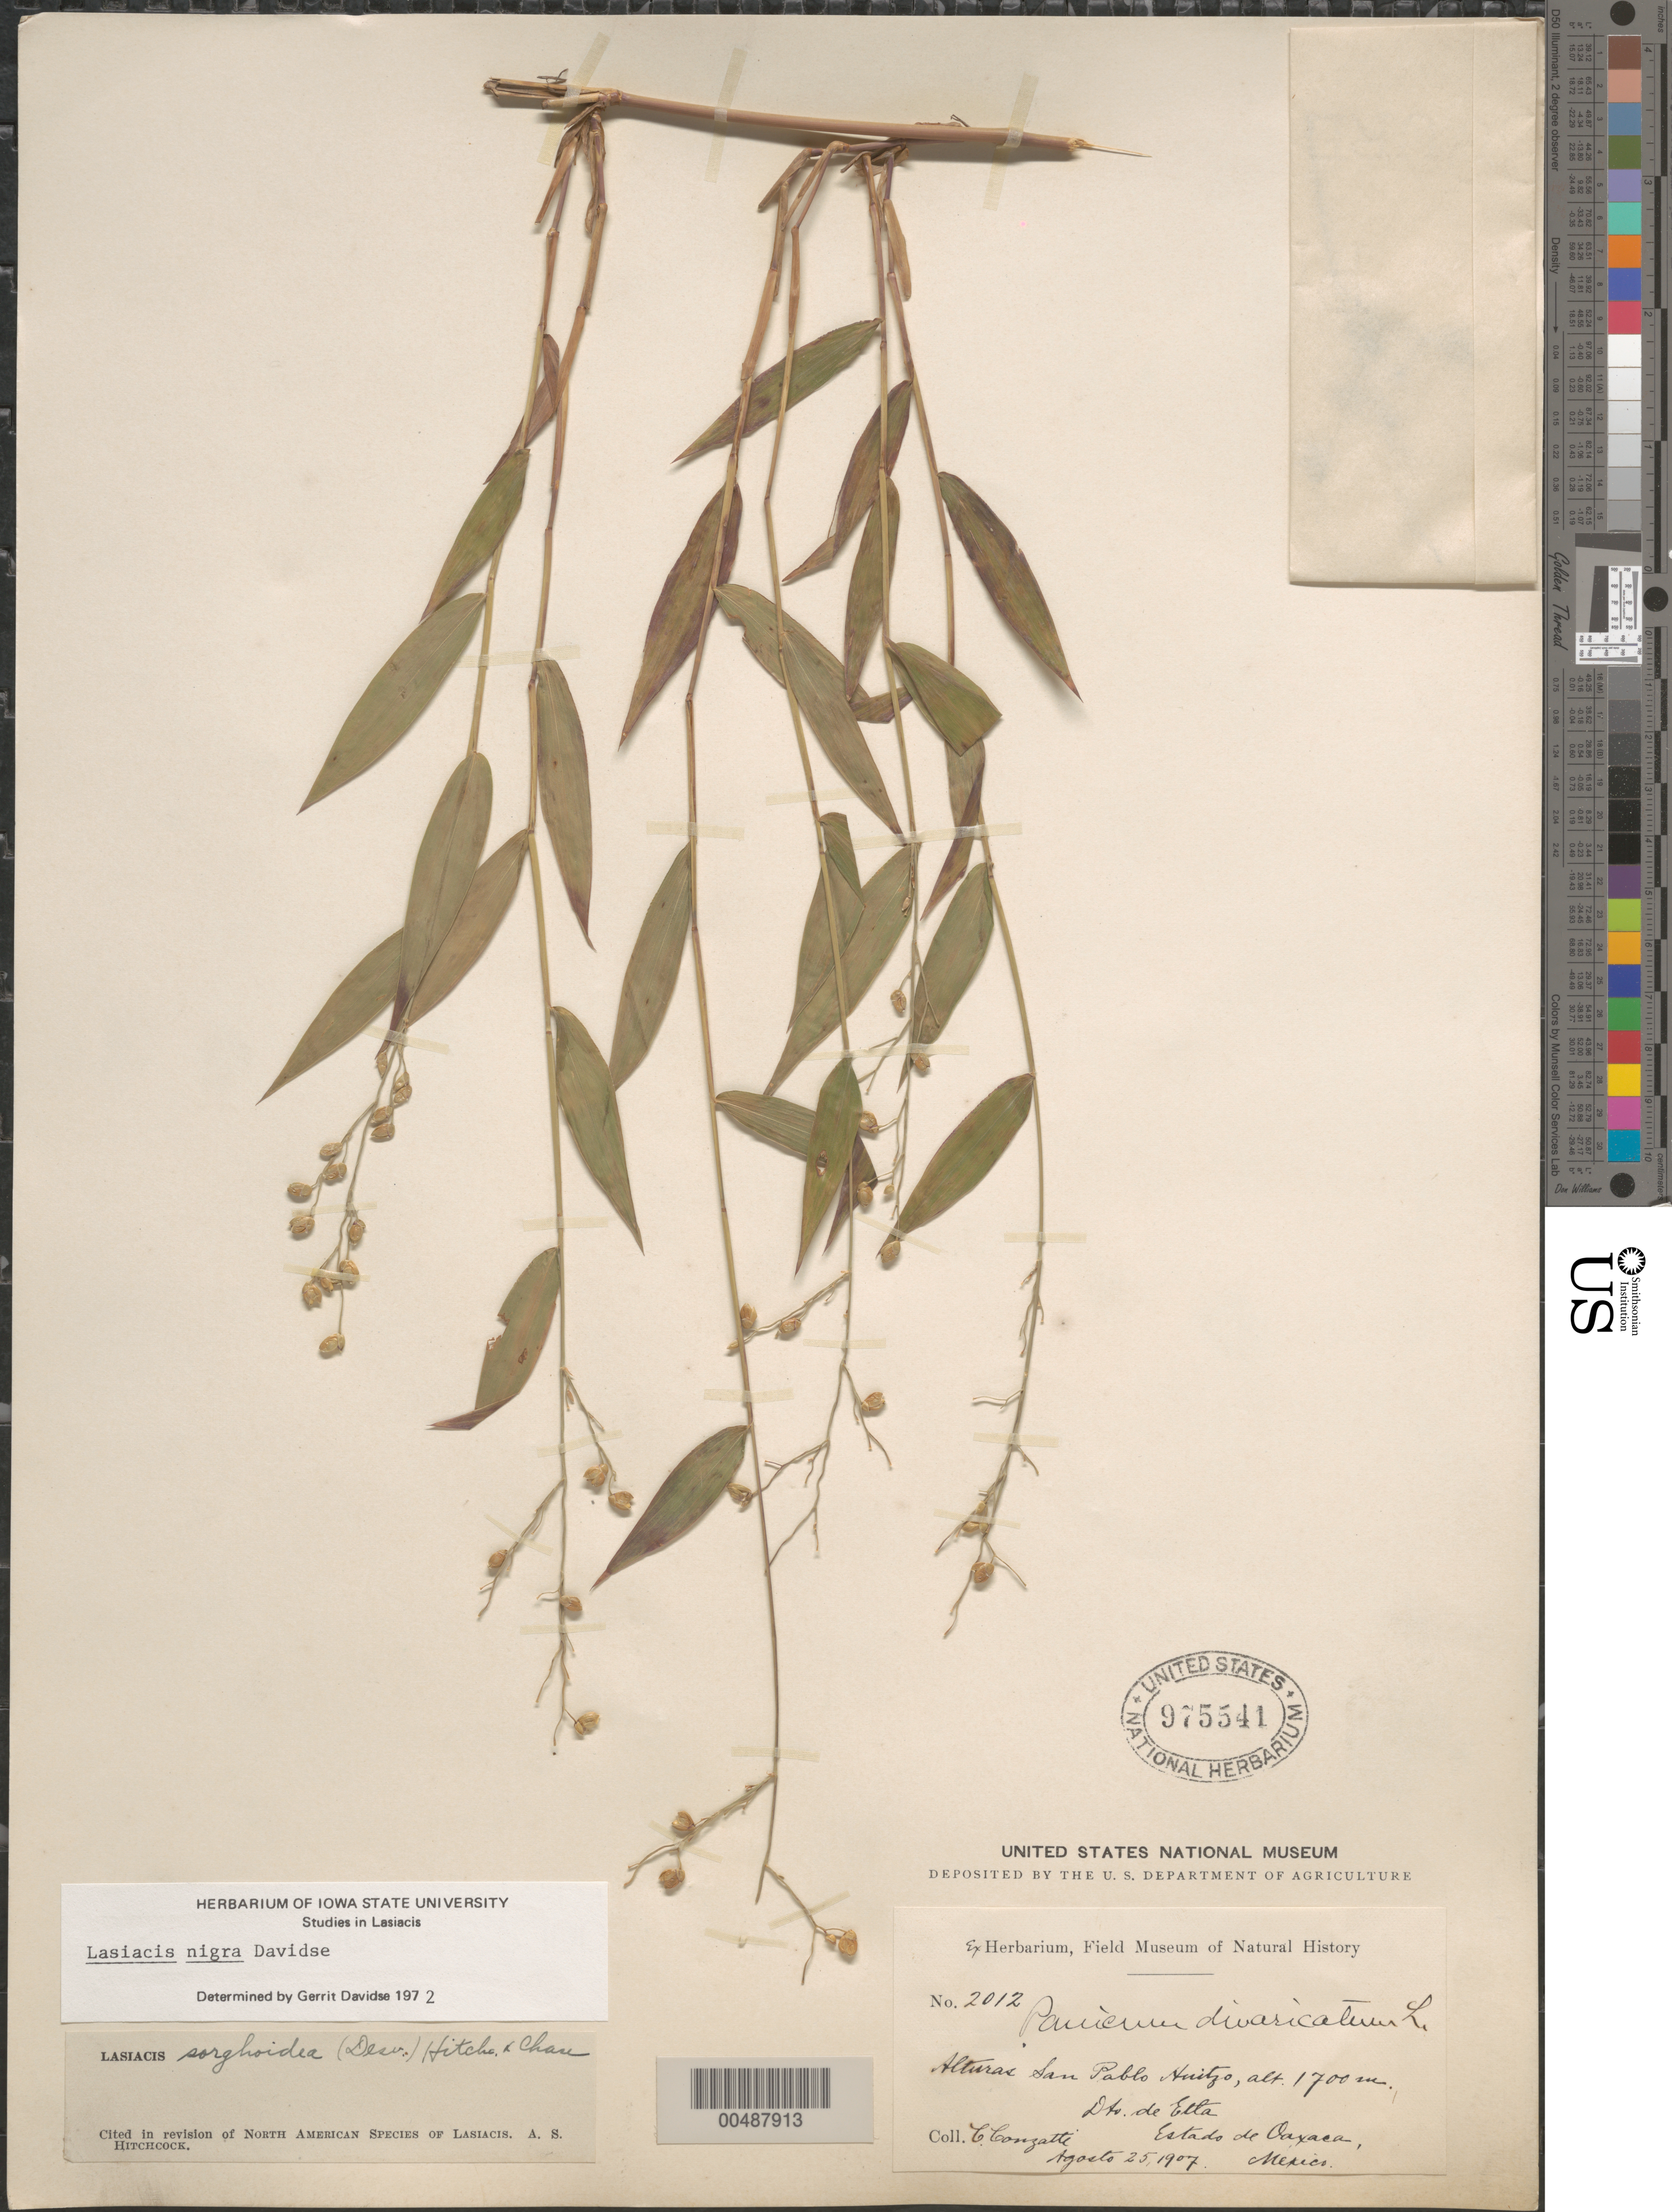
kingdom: Plantae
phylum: Tracheophyta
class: Liliopsida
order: Poales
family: Poaceae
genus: Lasiacis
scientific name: Lasiacis maxonii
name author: Swallen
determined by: Davidse, Gerrit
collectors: C. Conzatti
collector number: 2012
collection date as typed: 25 Aug 1907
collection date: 1907-08-25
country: Mexico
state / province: Oaxaca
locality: Alturas San Pablo Huitzo, Dist de Elta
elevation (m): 1700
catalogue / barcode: US 975541